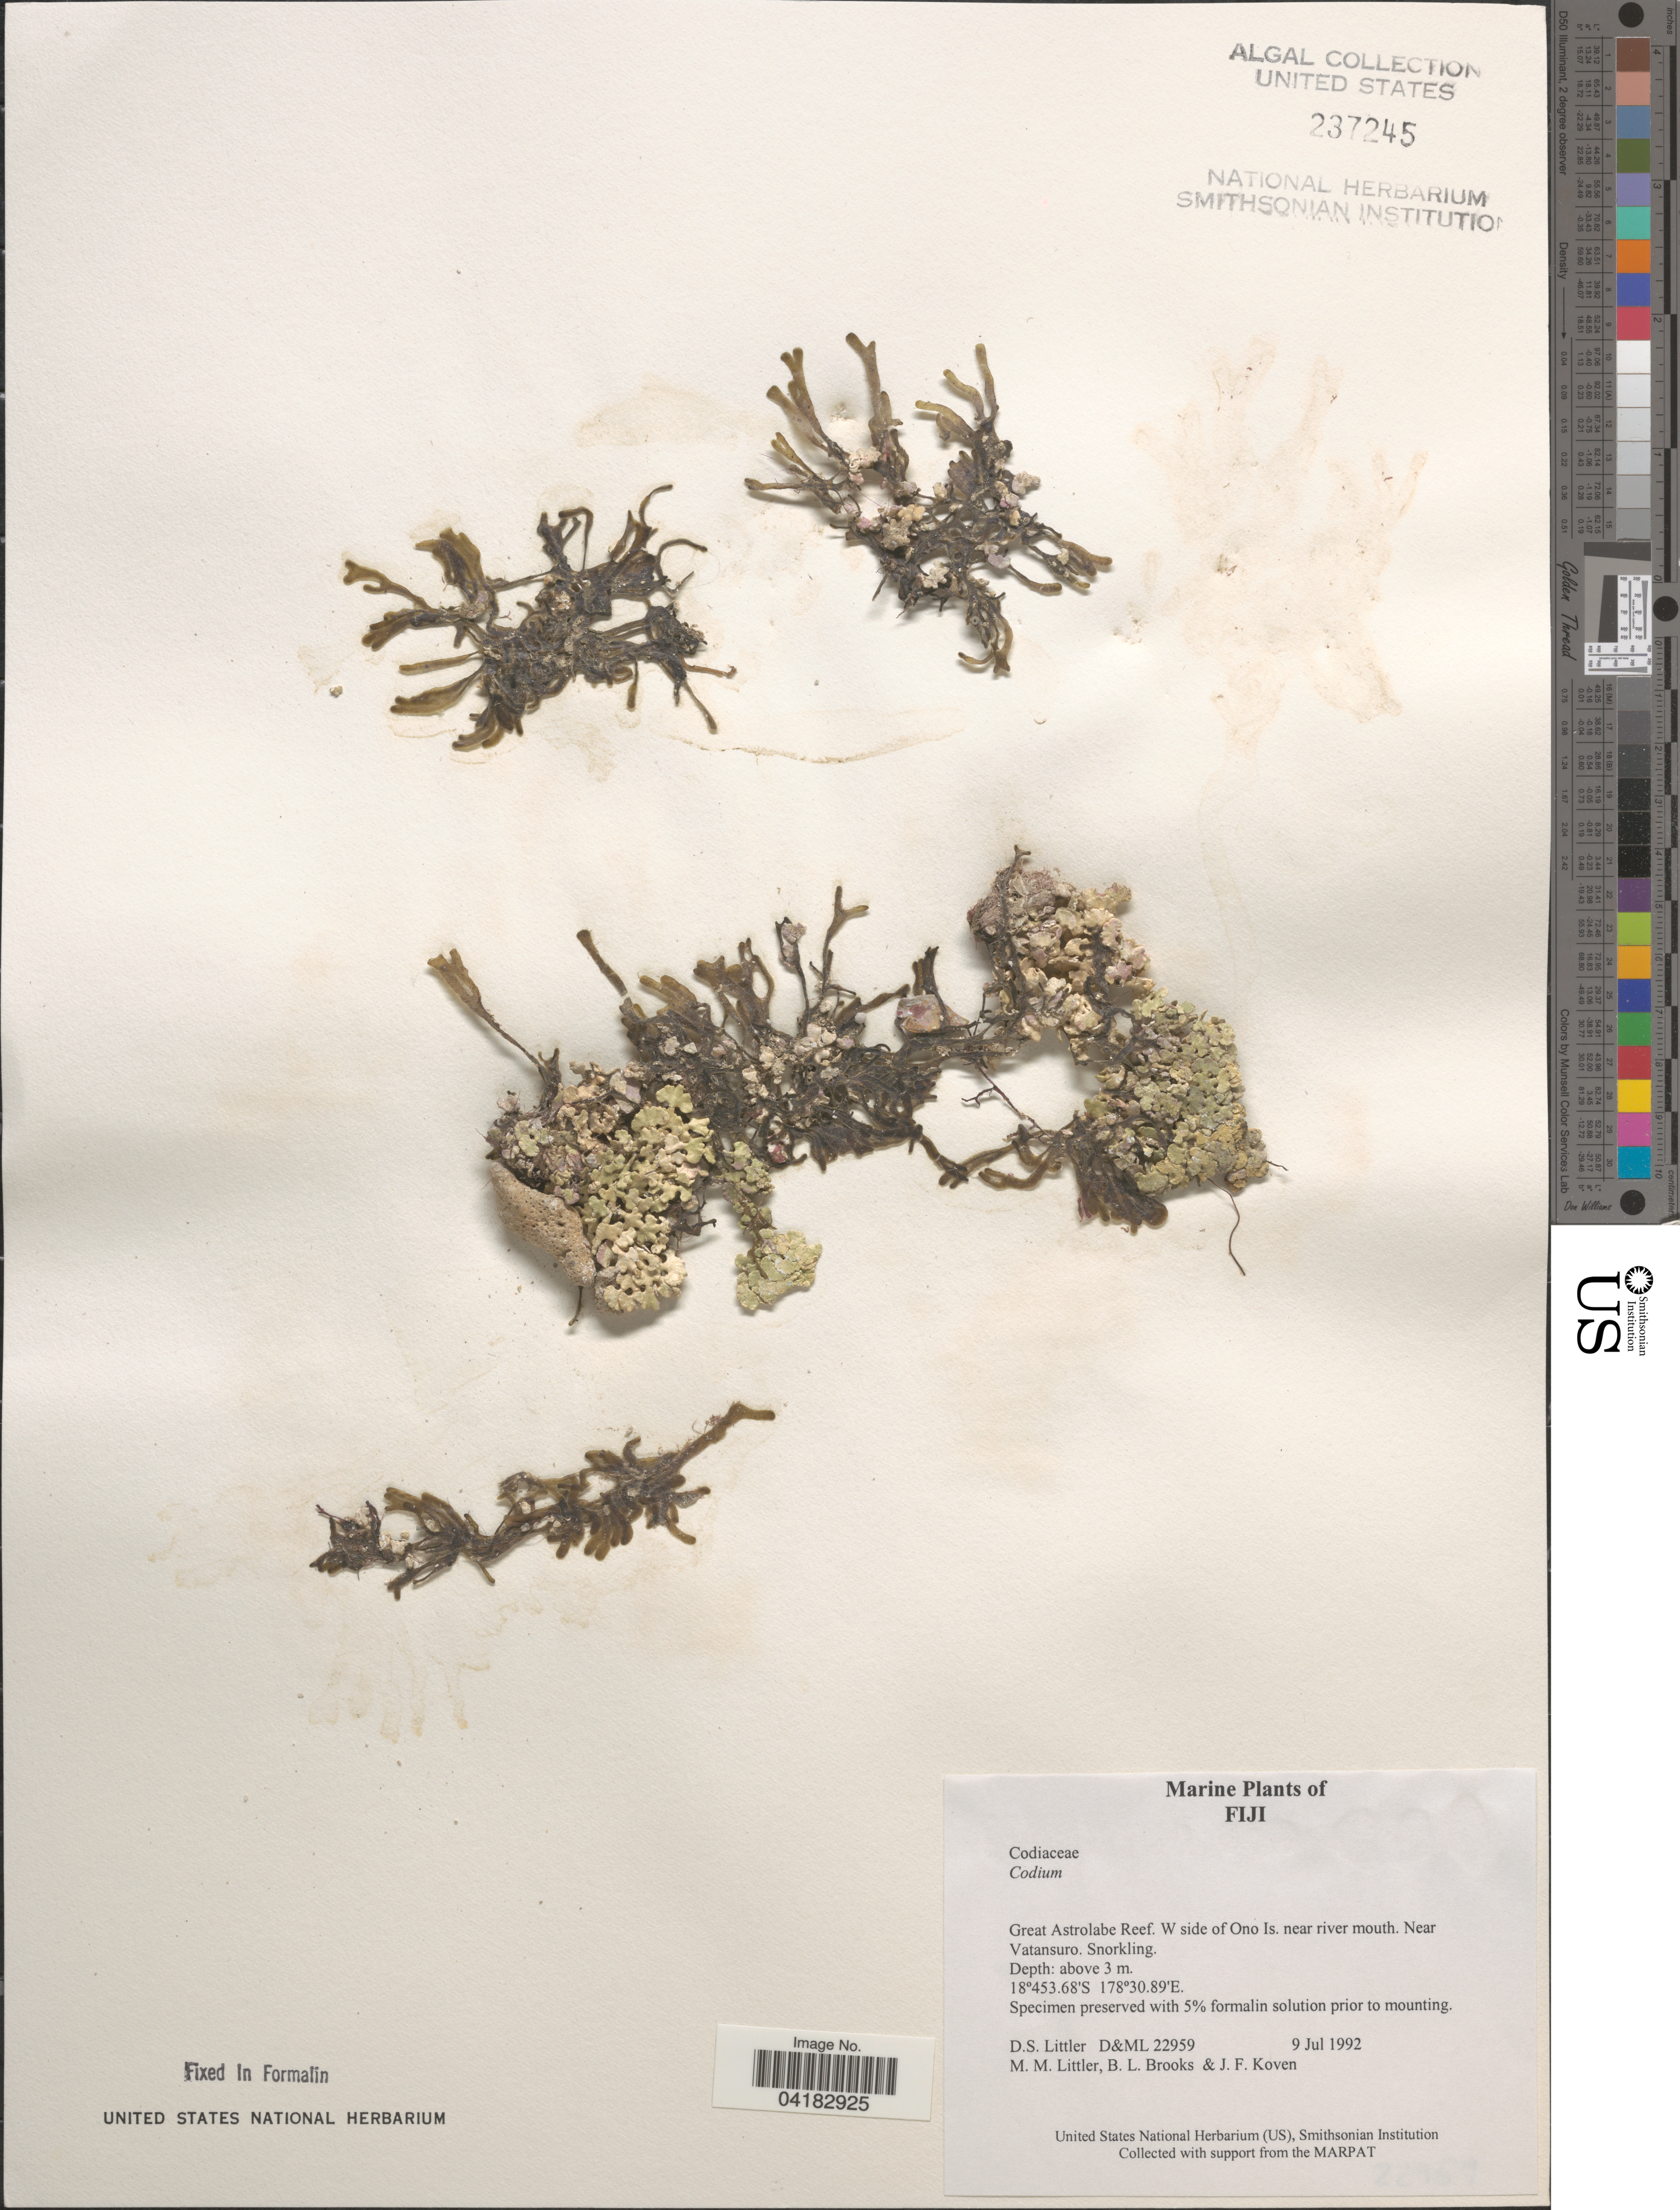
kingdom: Plantae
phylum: Chlorophyta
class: Ulvophyceae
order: Bryopsidales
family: Codiaceae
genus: Codium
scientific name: Codium sp.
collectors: D. S. Littler, B. Brooks & J. Koven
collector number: D&ML22959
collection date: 1992-07-09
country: Fiji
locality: Great Astrolabe Reef. W side of Ono Is. near river mouth. Near Vatansuro. Snorkling.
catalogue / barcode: US 237245